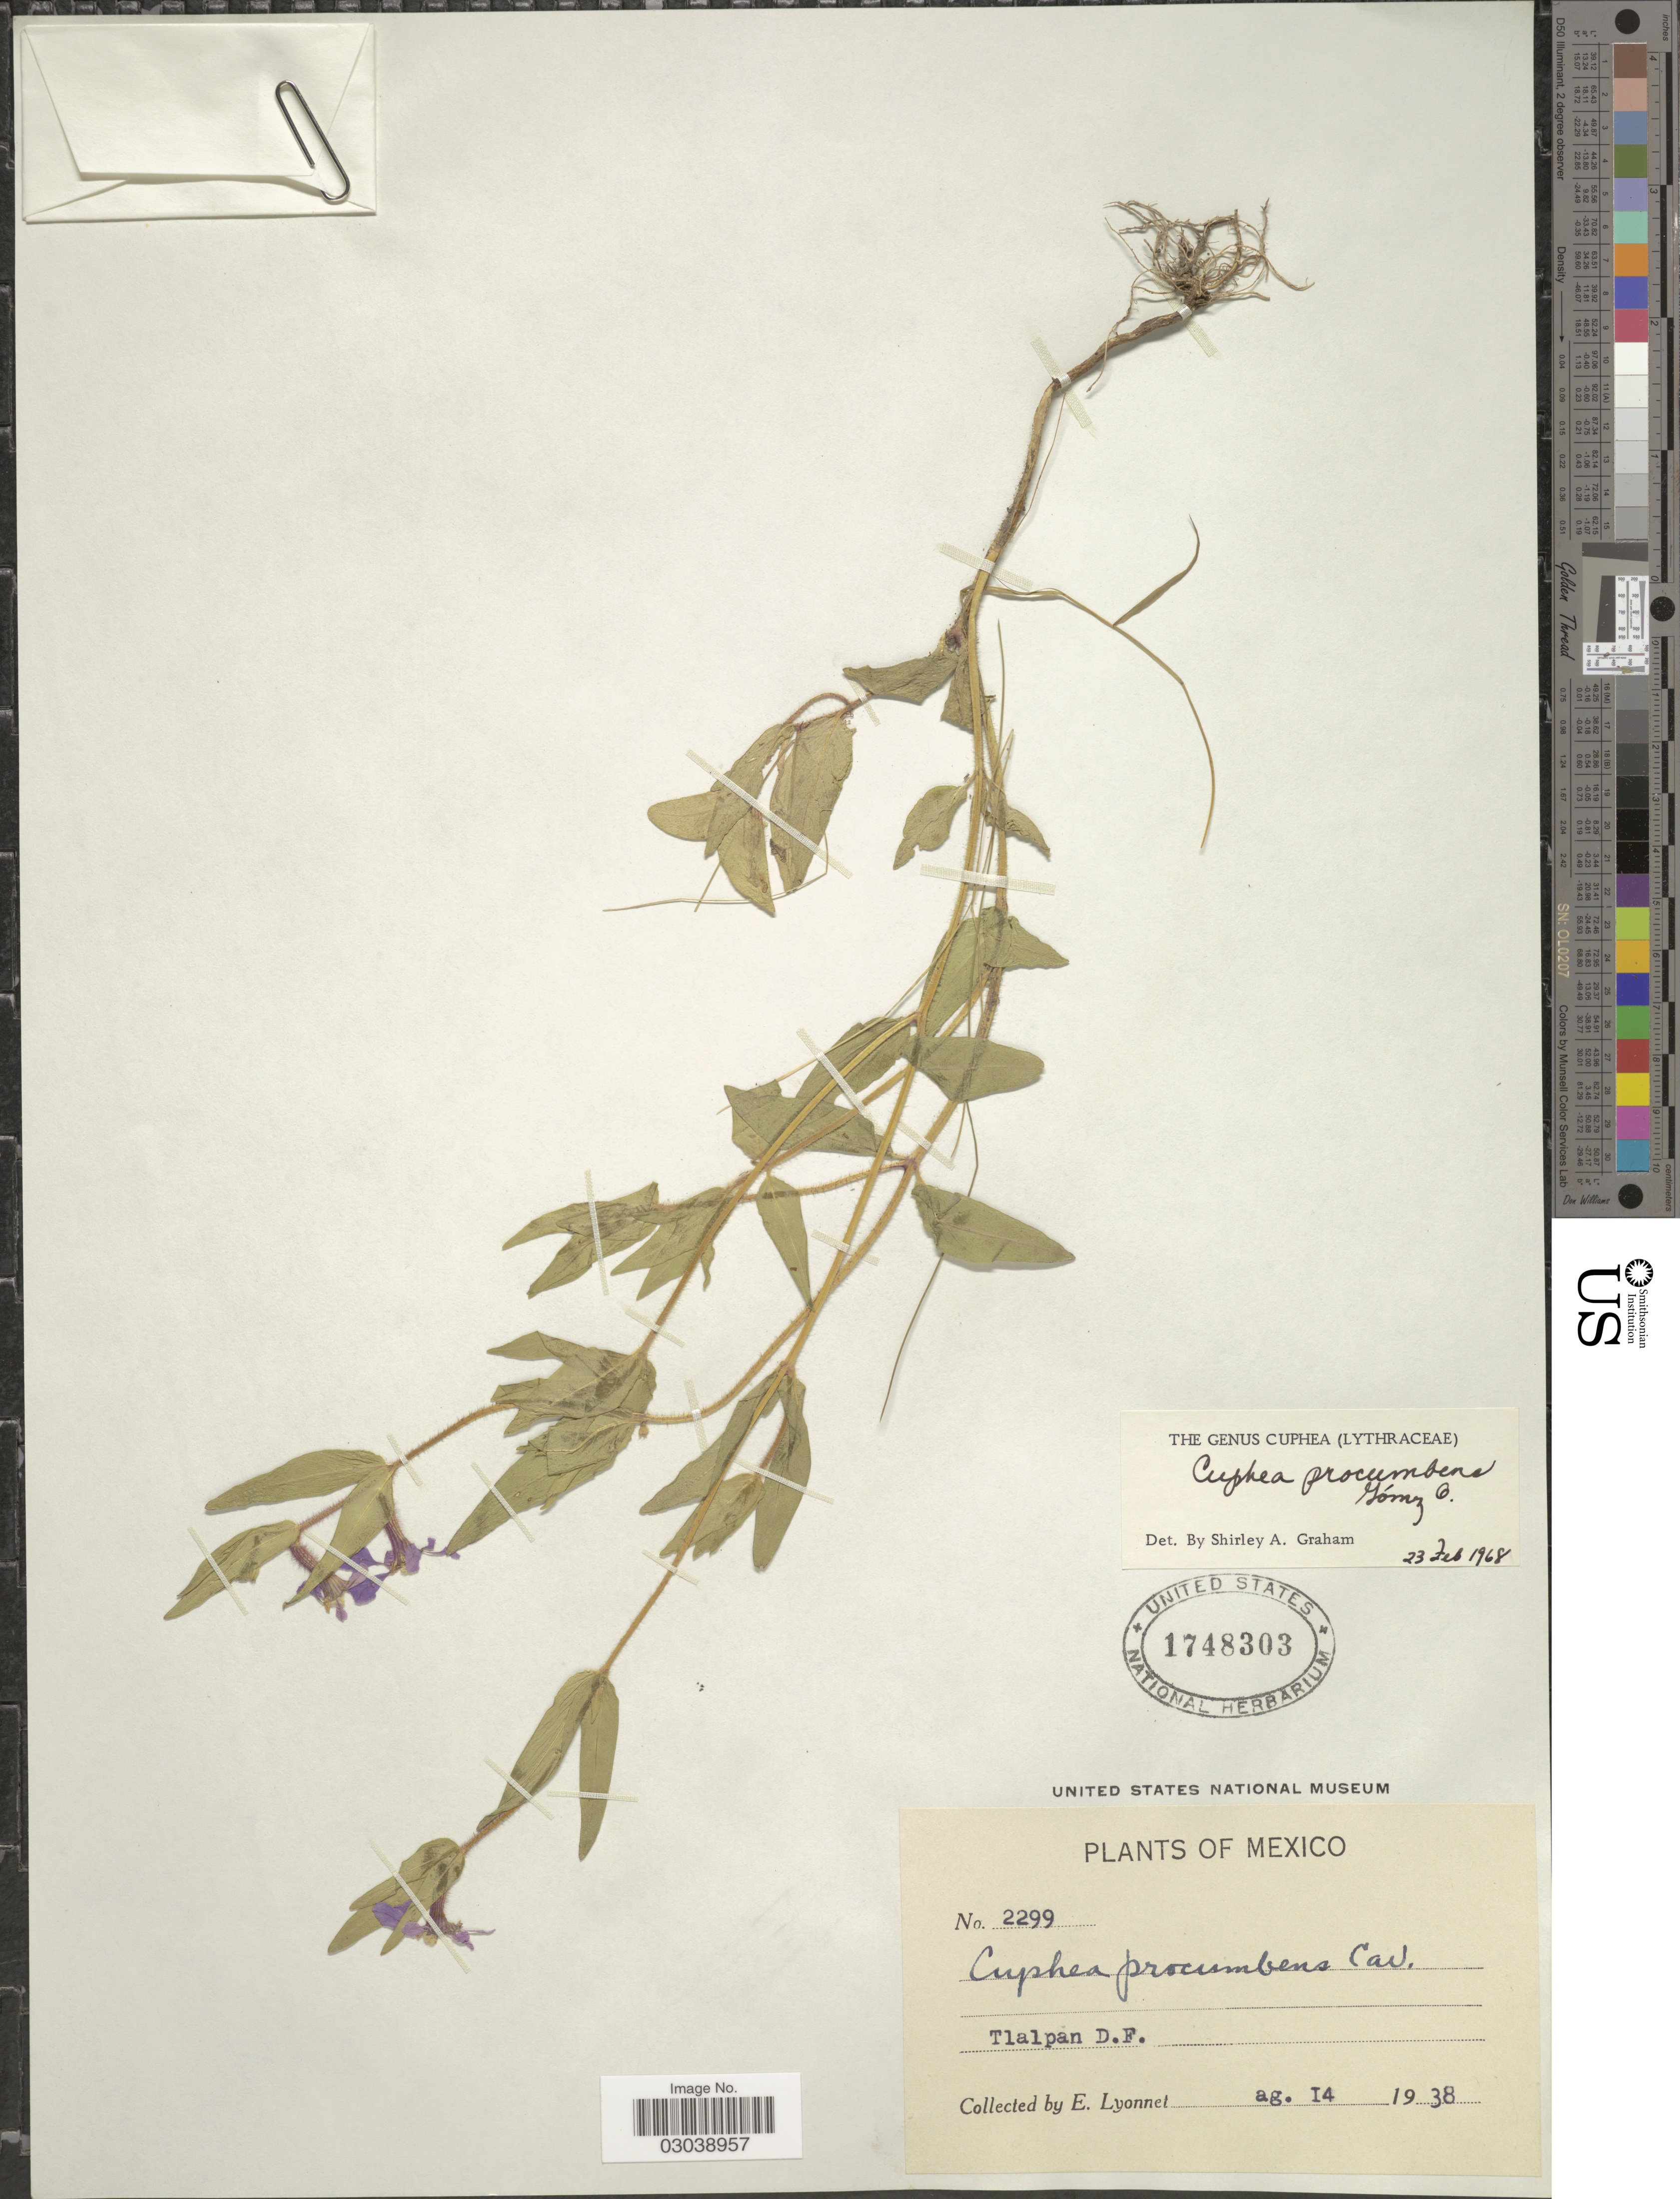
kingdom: Plantae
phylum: Tracheophyta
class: Magnoliopsida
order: Myrtales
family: Lythraceae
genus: Cuphea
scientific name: Cuphea procumbens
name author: L.D. Gómez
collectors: E. Lyonnet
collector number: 2299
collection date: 1938-08-14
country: Mexico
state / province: Distrito Federal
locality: Tlalpan, D.F.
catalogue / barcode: US 1748303